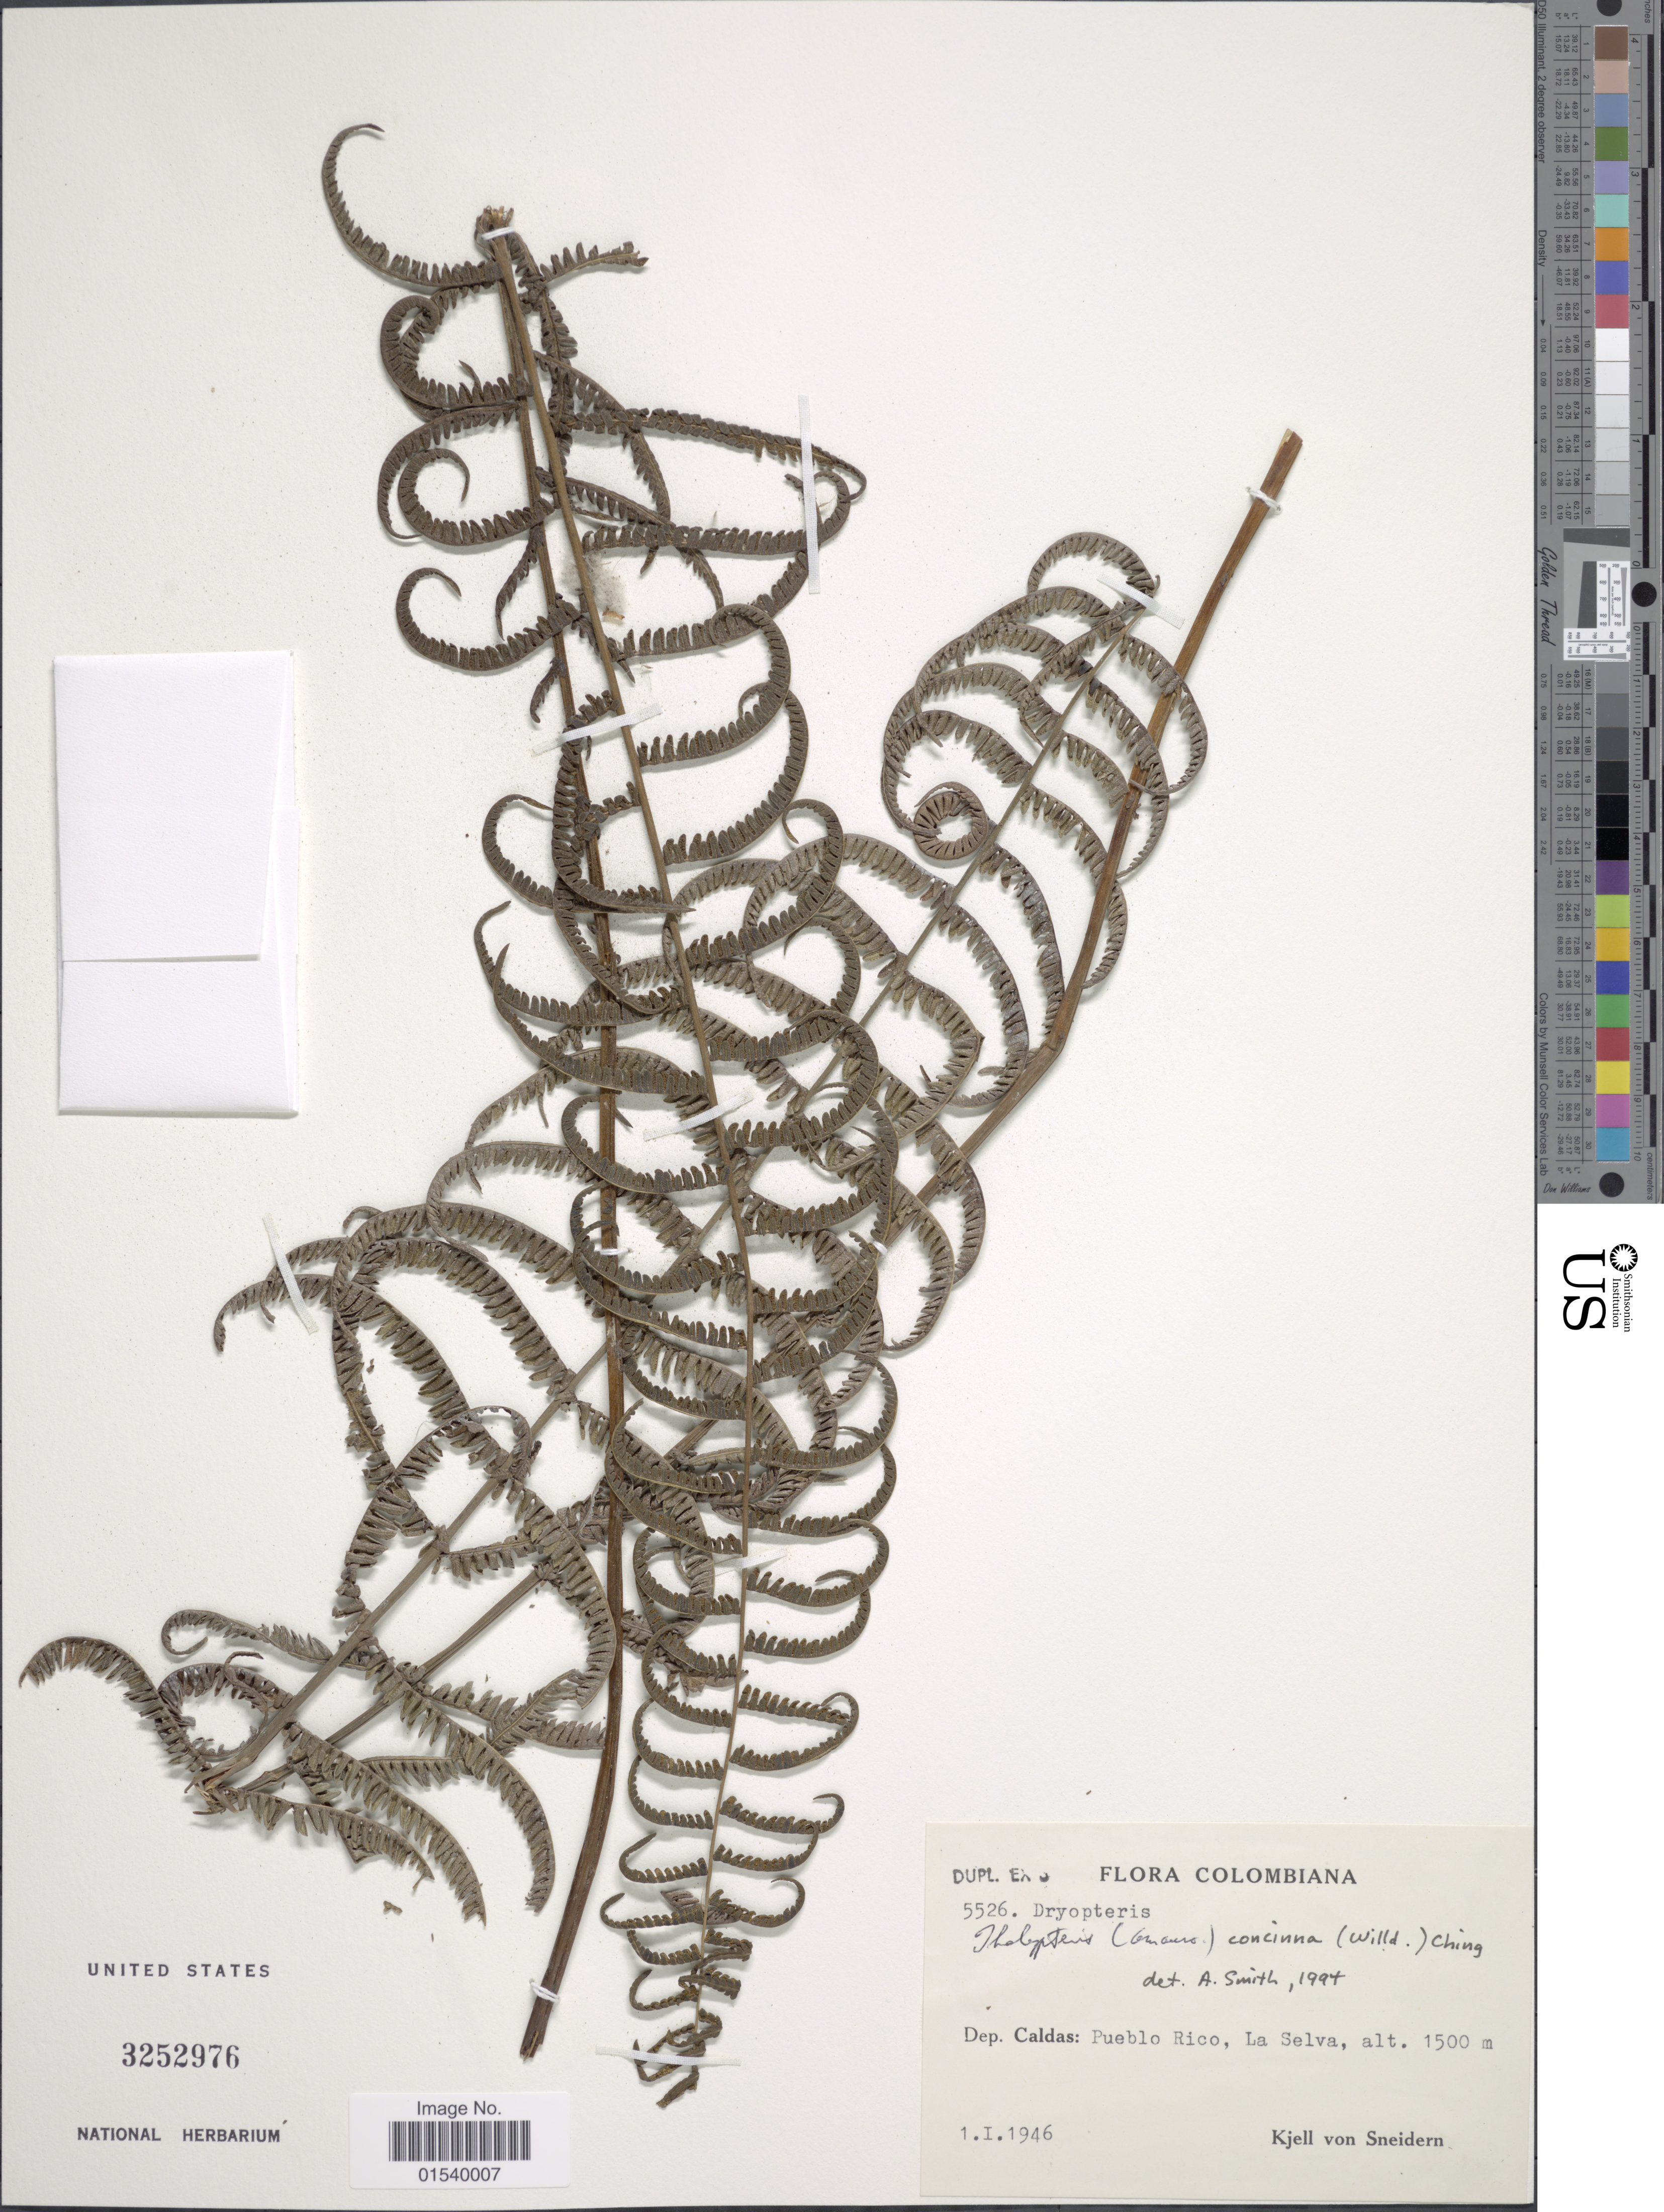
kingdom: Plantae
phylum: Tracheophyta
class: Polypodiopsida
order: Polypodiales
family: Thelypteridaceae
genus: Amauropelta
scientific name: Amauropelta concinna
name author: (Willd.) Pic. Serm.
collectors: K. von Sneidern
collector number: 5526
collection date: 1946-01-01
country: Colombia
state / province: Caldas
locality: Dep. Caldas: Pueblo Rico, La Selva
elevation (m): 1500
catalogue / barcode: US 3252976